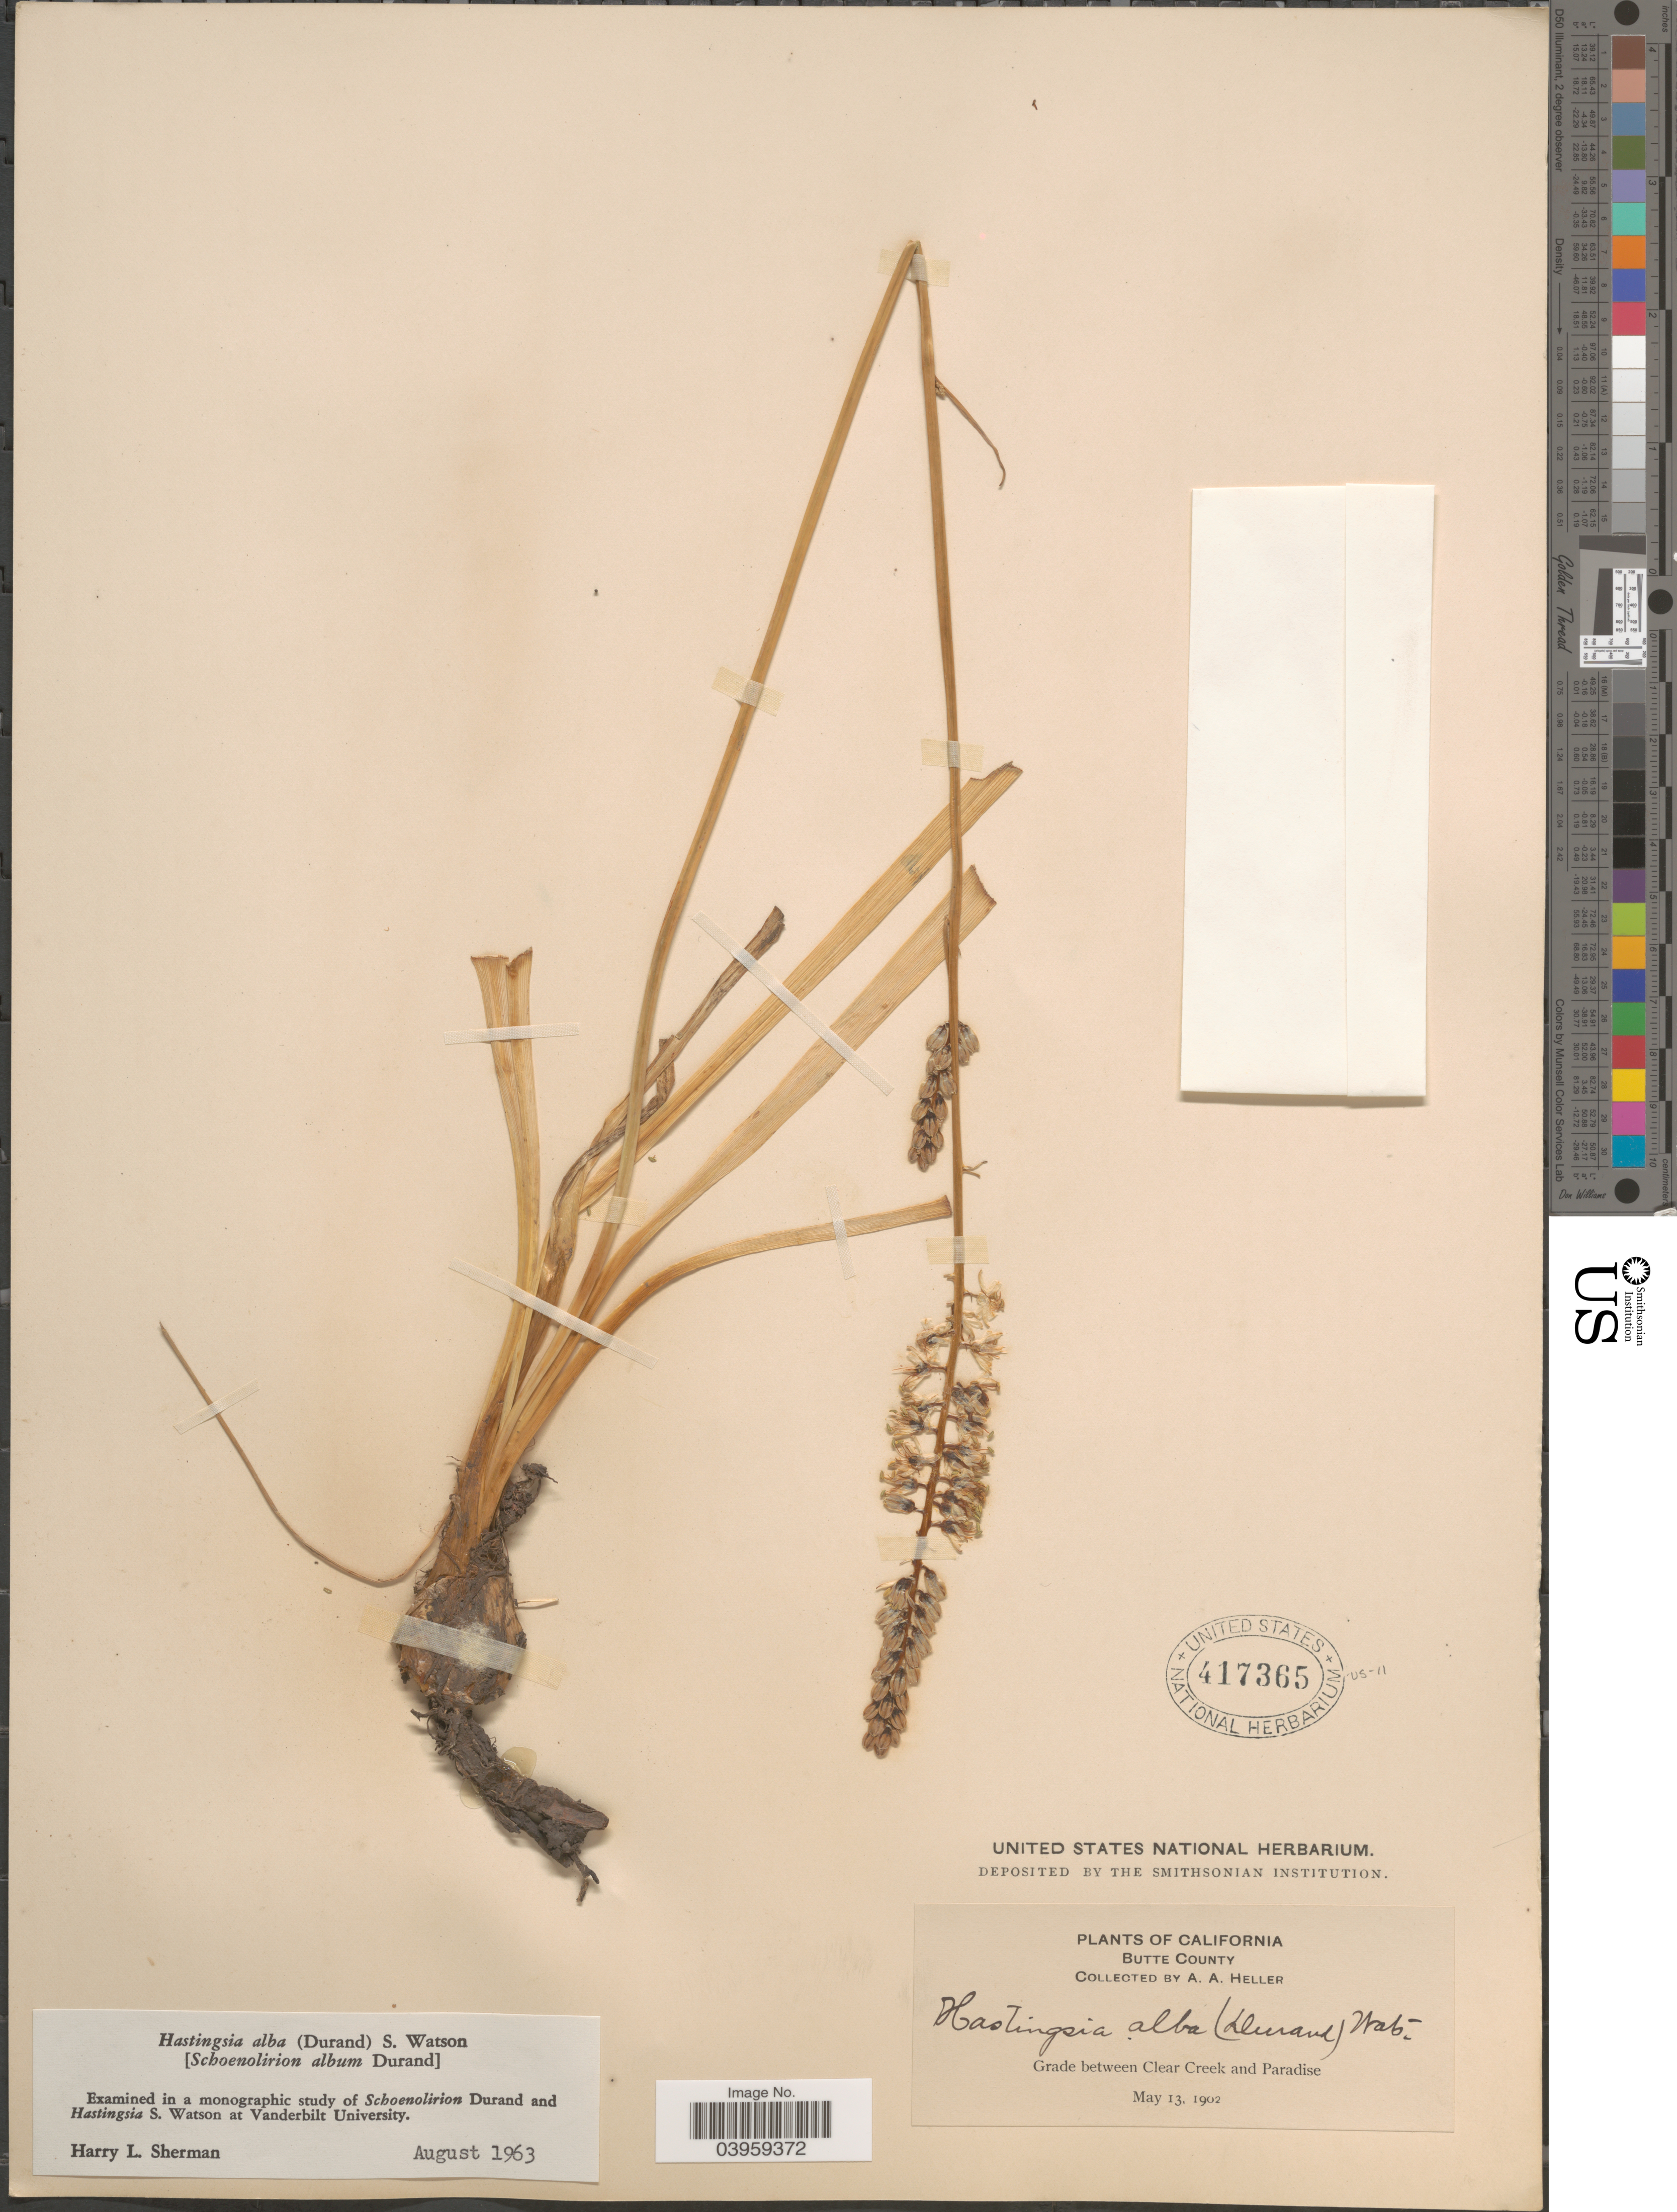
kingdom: Plantae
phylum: Tracheophyta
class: Liliopsida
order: Asparagales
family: Asparagaceae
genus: Hastingsia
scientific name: Hastingsia alba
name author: (Durand) S. Watson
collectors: A. A. Heller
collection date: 1902-05-13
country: United States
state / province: California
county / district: Butte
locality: Butte County. Grade between Clear Creek and Paradise.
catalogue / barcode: US 417365